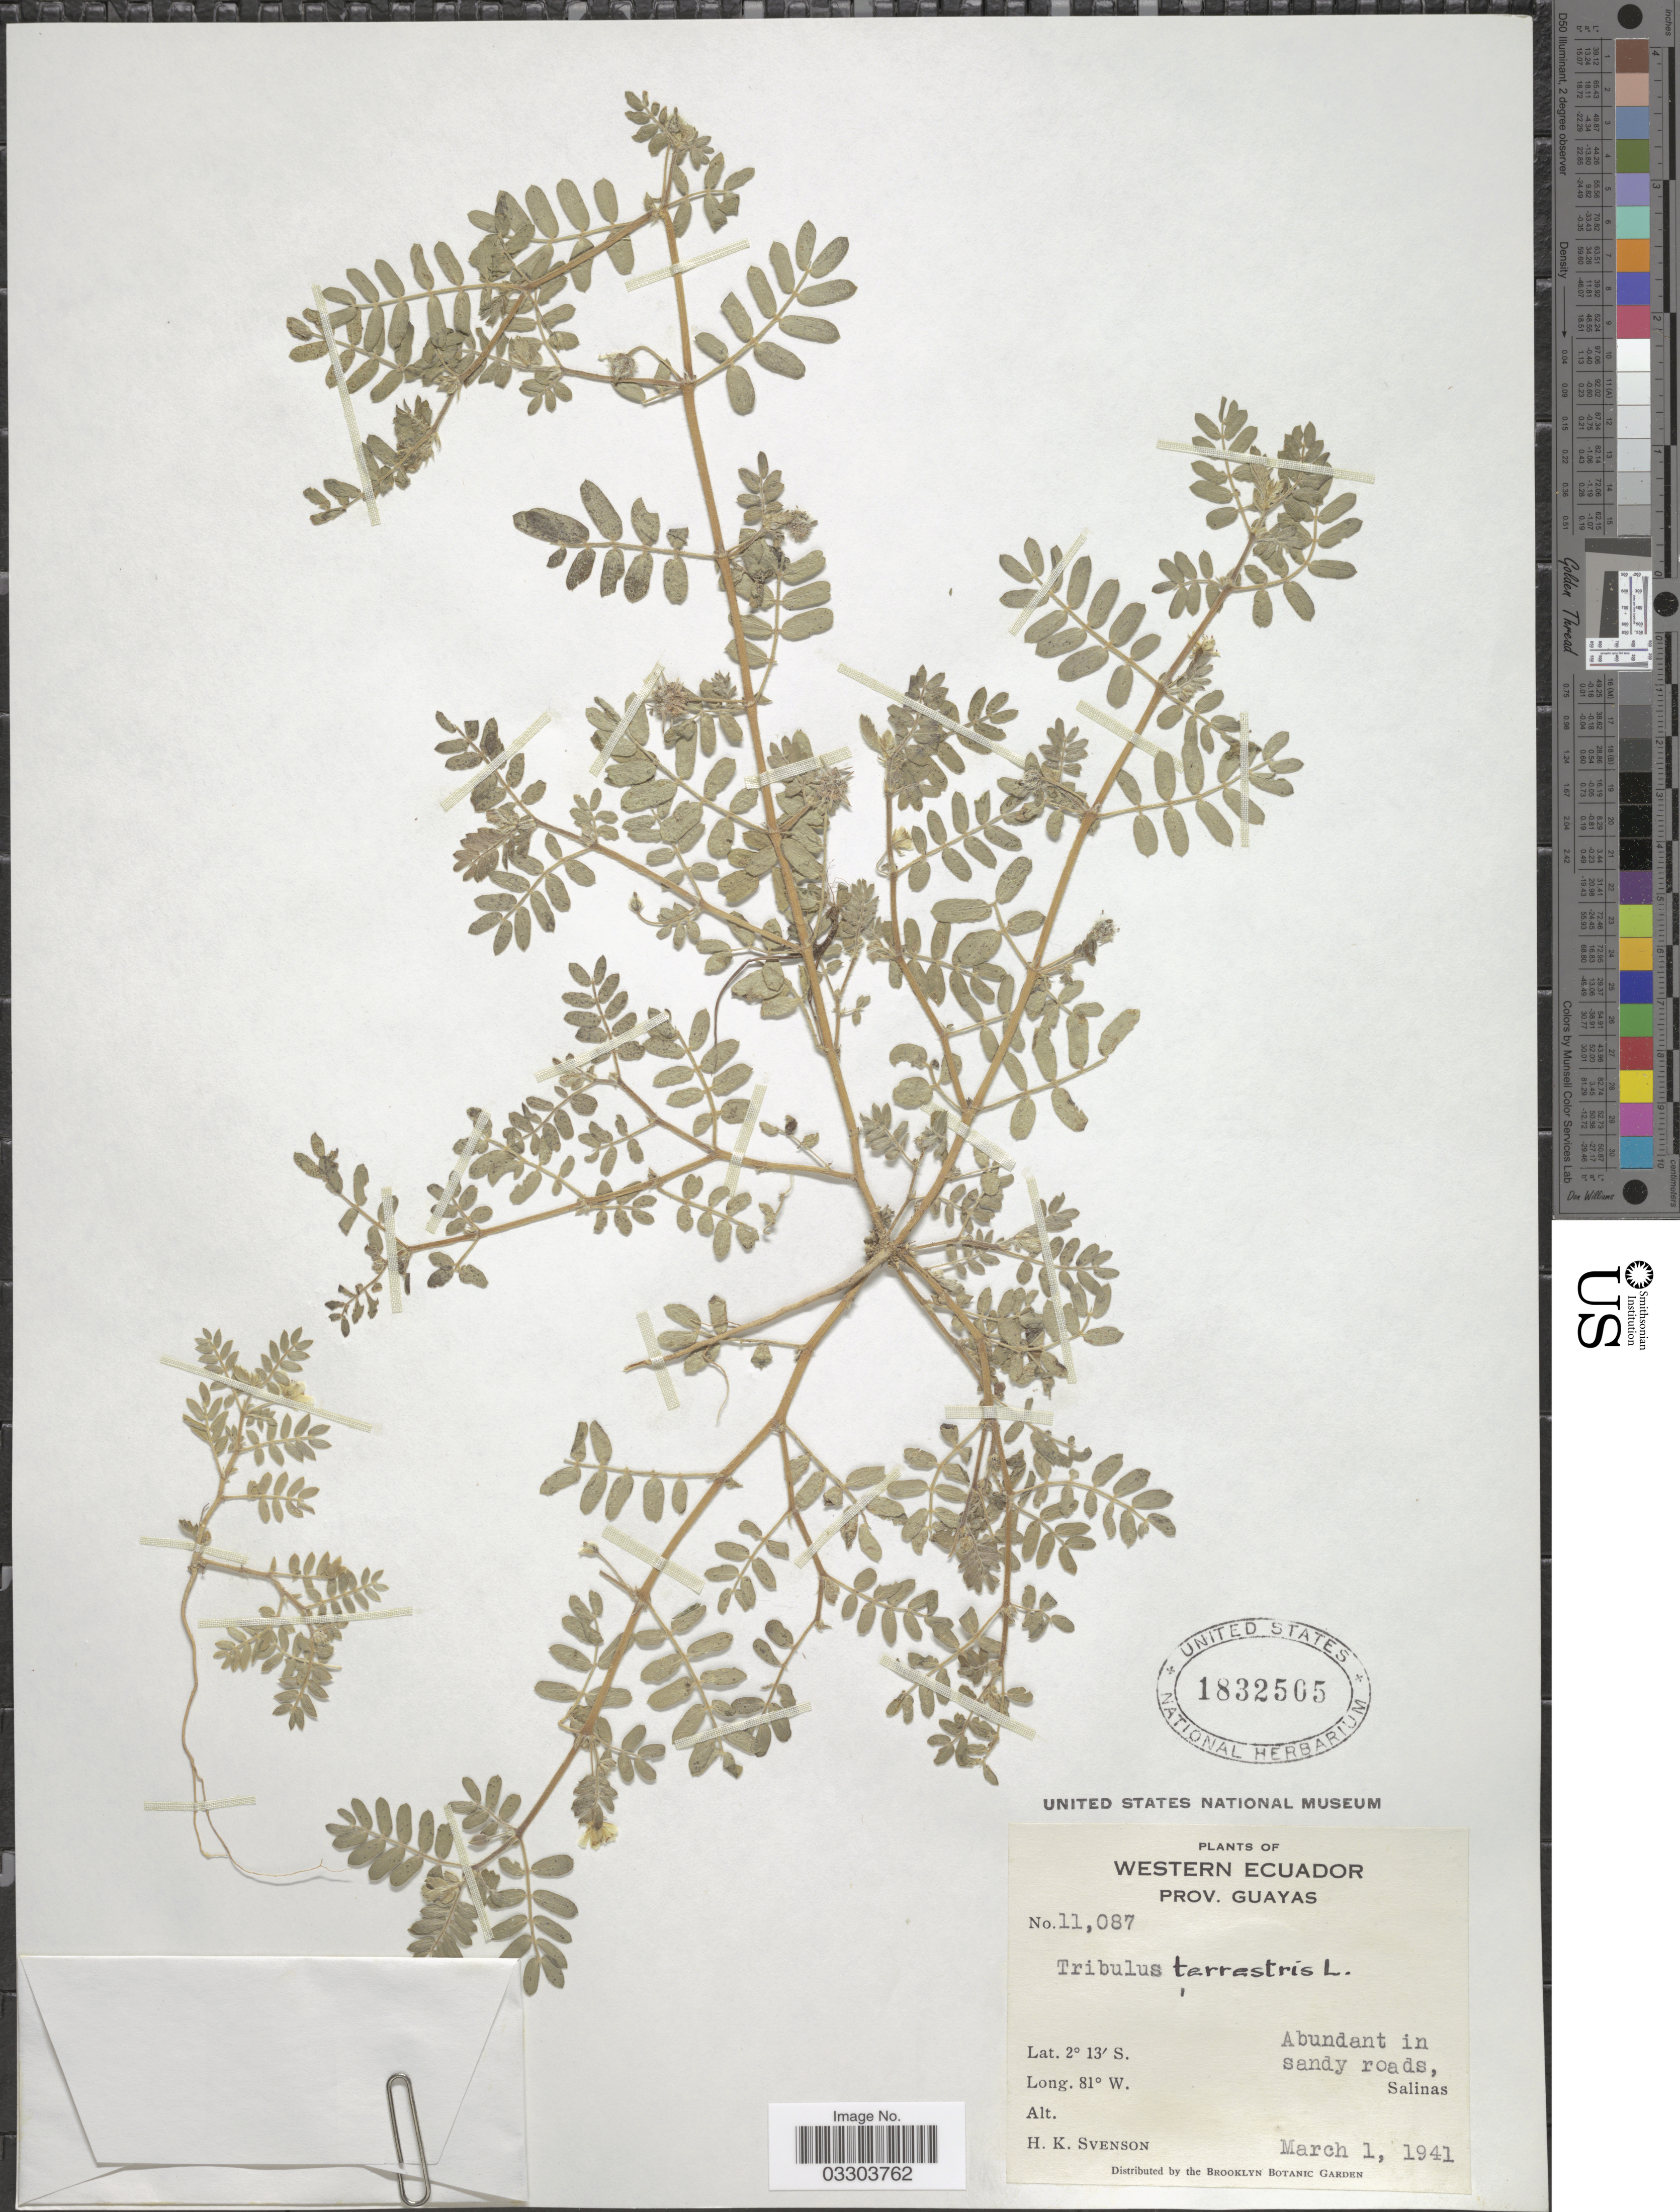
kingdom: Plantae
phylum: Tracheophyta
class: Magnoliopsida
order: Zygophyllales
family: Zygophyllaceae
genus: Tribulus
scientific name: Tribulus terrestris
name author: L.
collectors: H. K. Svenson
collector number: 11087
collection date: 1941-03-01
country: Ecuador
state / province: Guayas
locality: Western Ecuador. Salinas.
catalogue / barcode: US 1832505